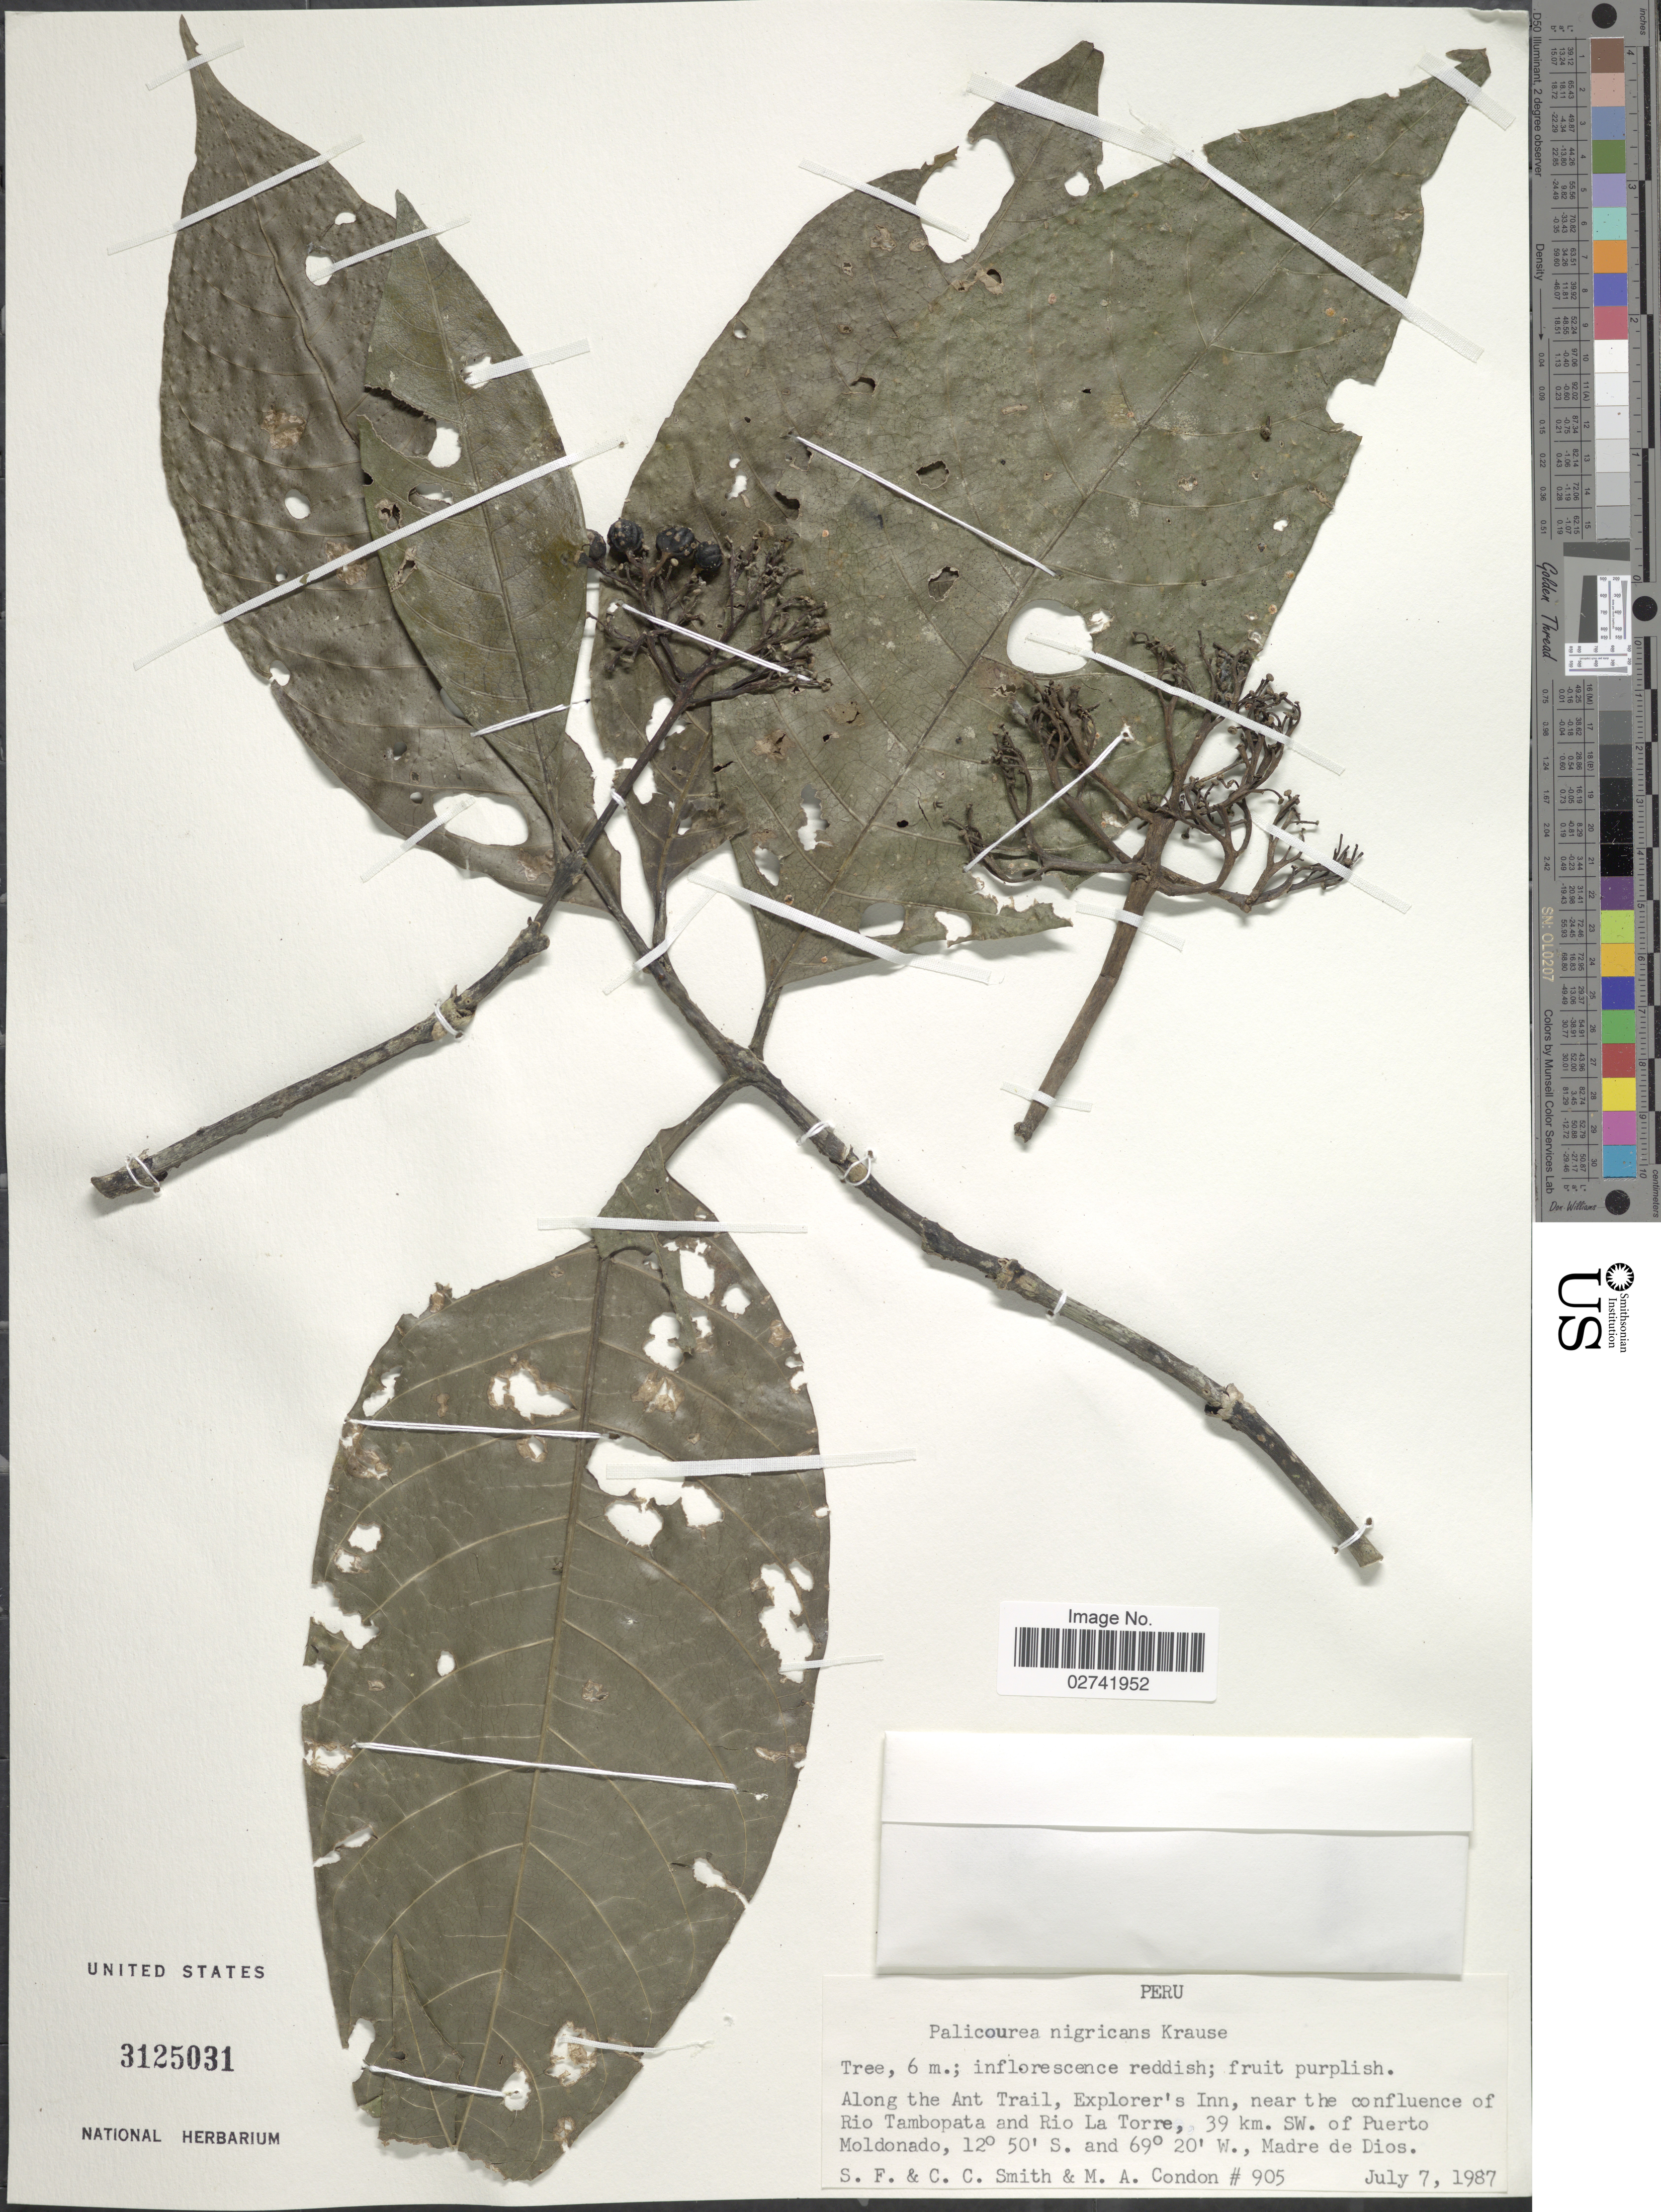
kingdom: Plantae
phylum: Tracheophyta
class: Magnoliopsida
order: Gentianales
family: Rubiaceae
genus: Palicourea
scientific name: Palicourea nigricans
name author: Krause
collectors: S.F. Smith, C. C. Smith & M. Condon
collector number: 905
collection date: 1987-07-07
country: Peru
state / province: Madre de Dios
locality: Along the Ant Trail, Explorer's Inn, near the confluence of Rio Tambopata and Rio La Torre, 39 km SW of Puerto Moldonado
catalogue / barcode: US 3125031